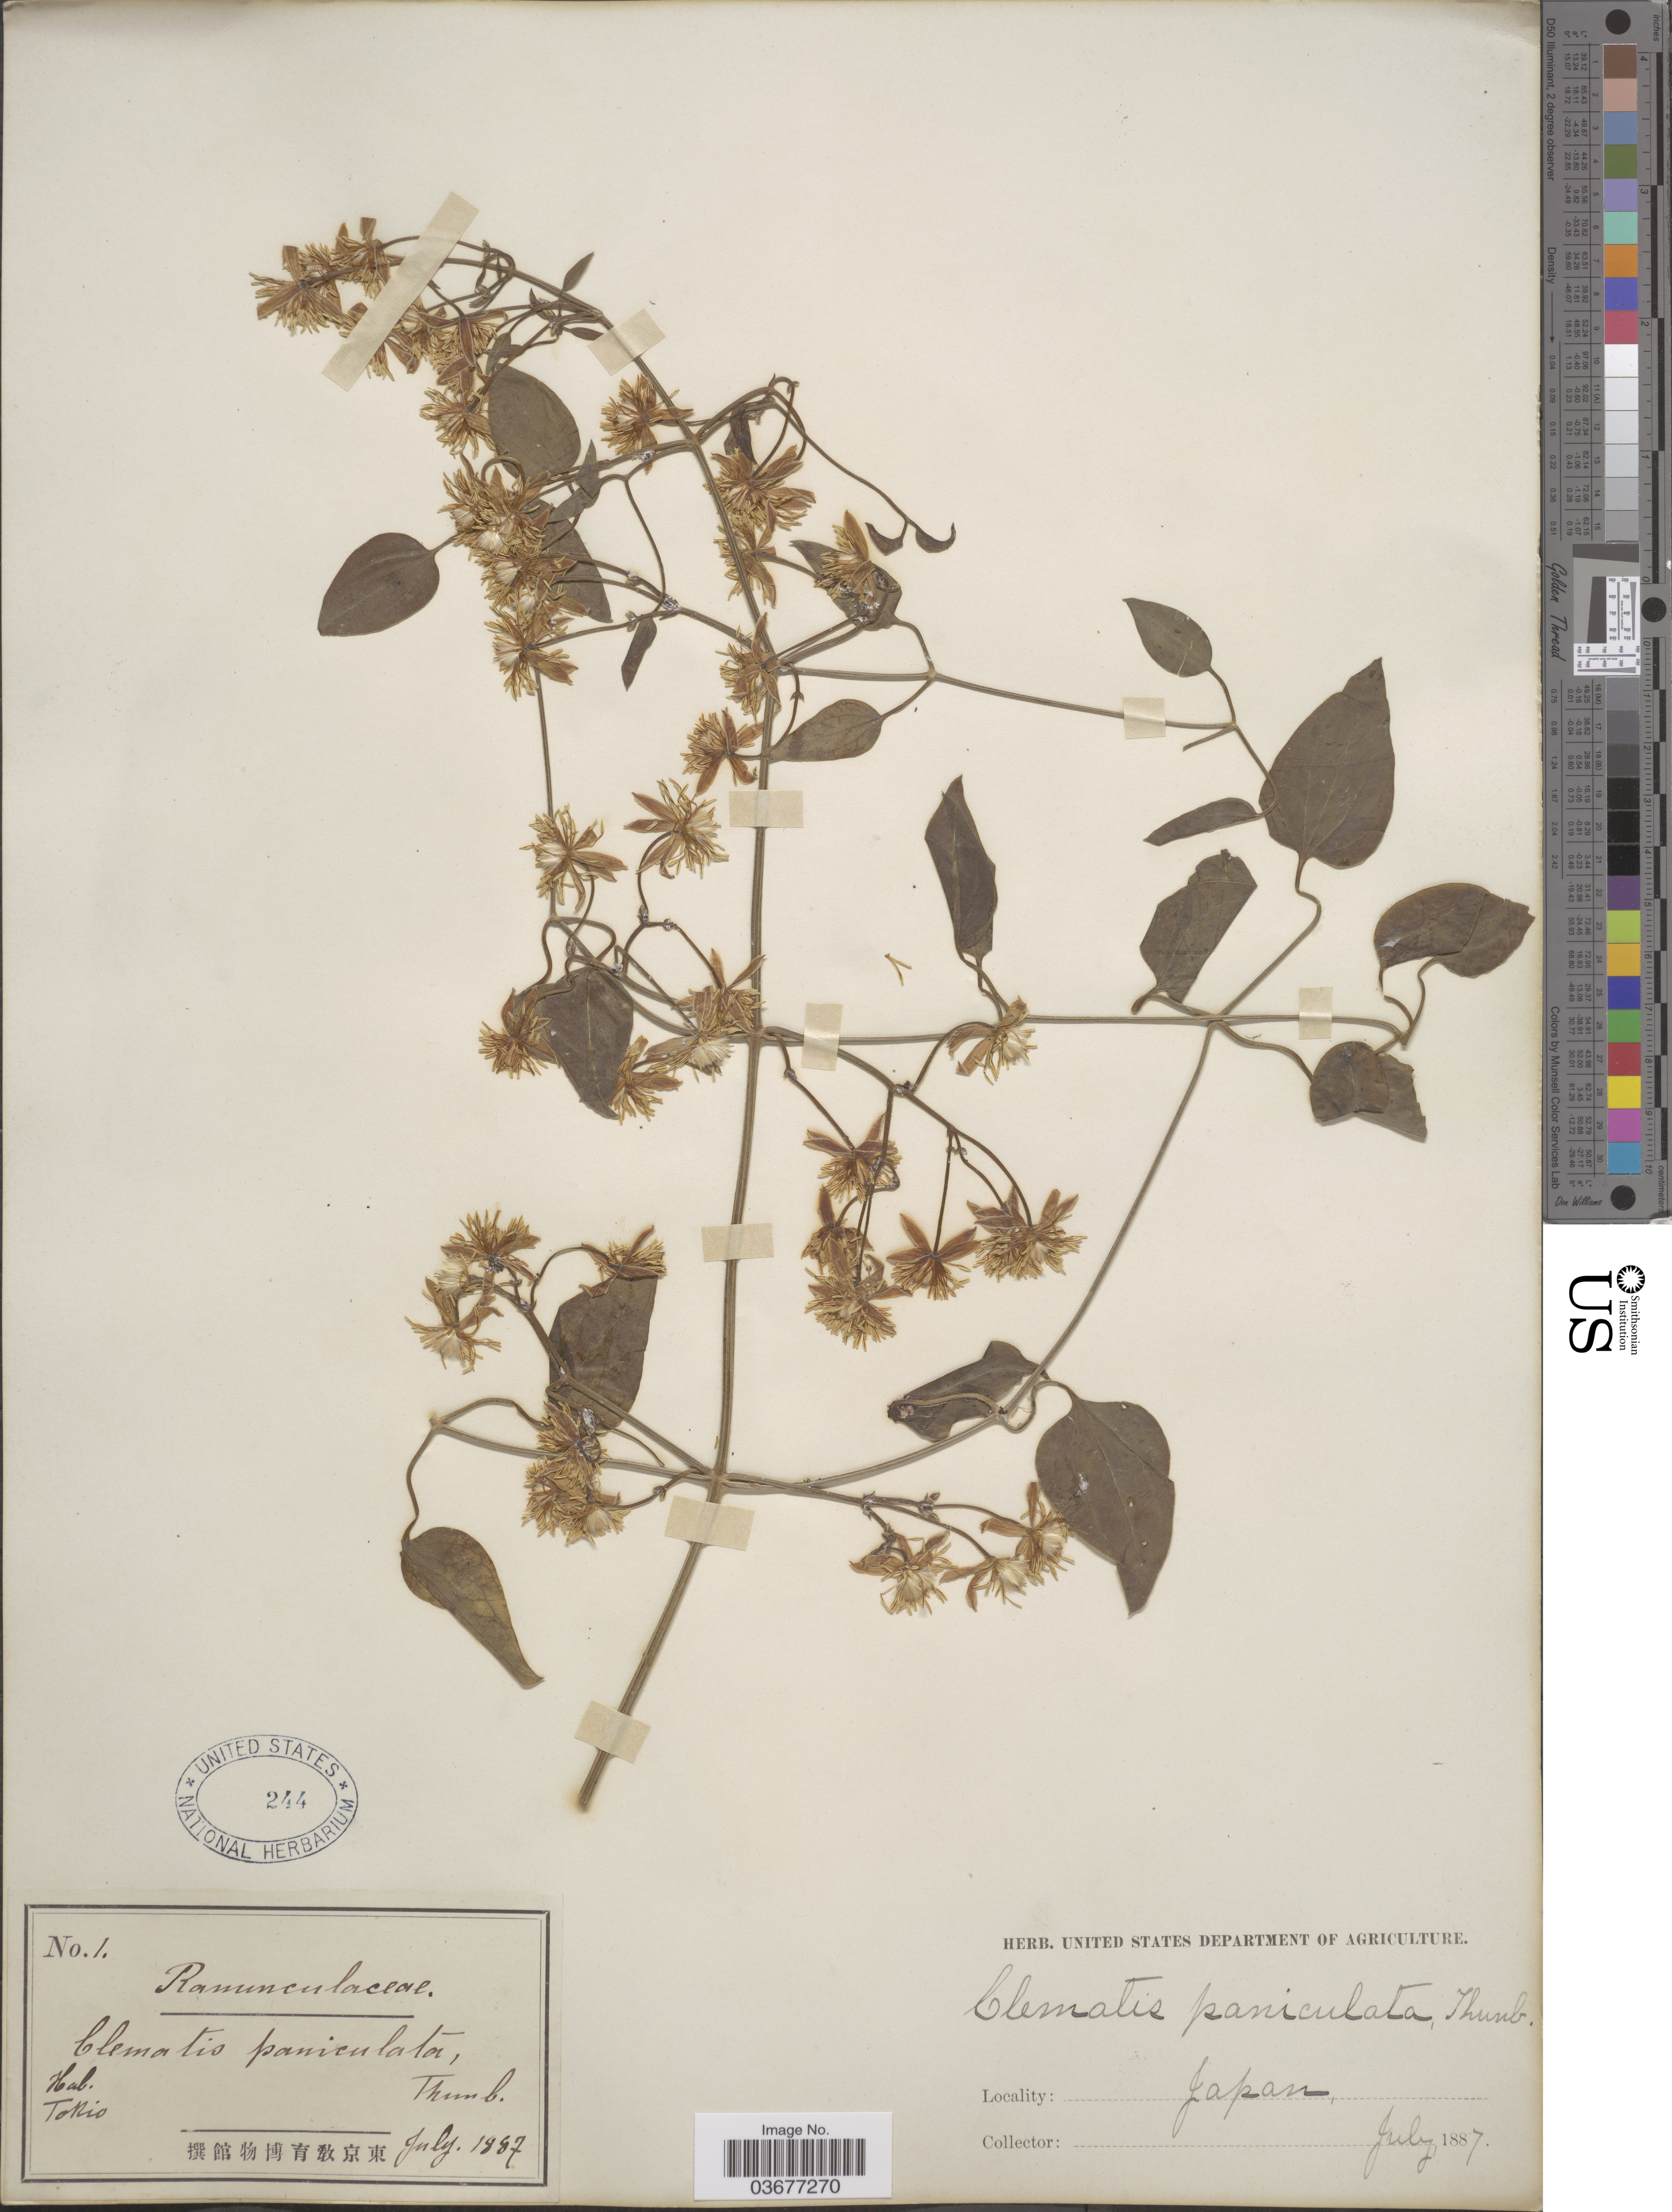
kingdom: Plantae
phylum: Tracheophyta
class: Magnoliopsida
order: Ranunculales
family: Ranunculaceae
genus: Clematis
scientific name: Clematis maximowicziana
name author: Franch. & Sav.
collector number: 1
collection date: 1887-07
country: Japan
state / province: Tokyo, Federal City of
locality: Tokio.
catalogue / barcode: US 244